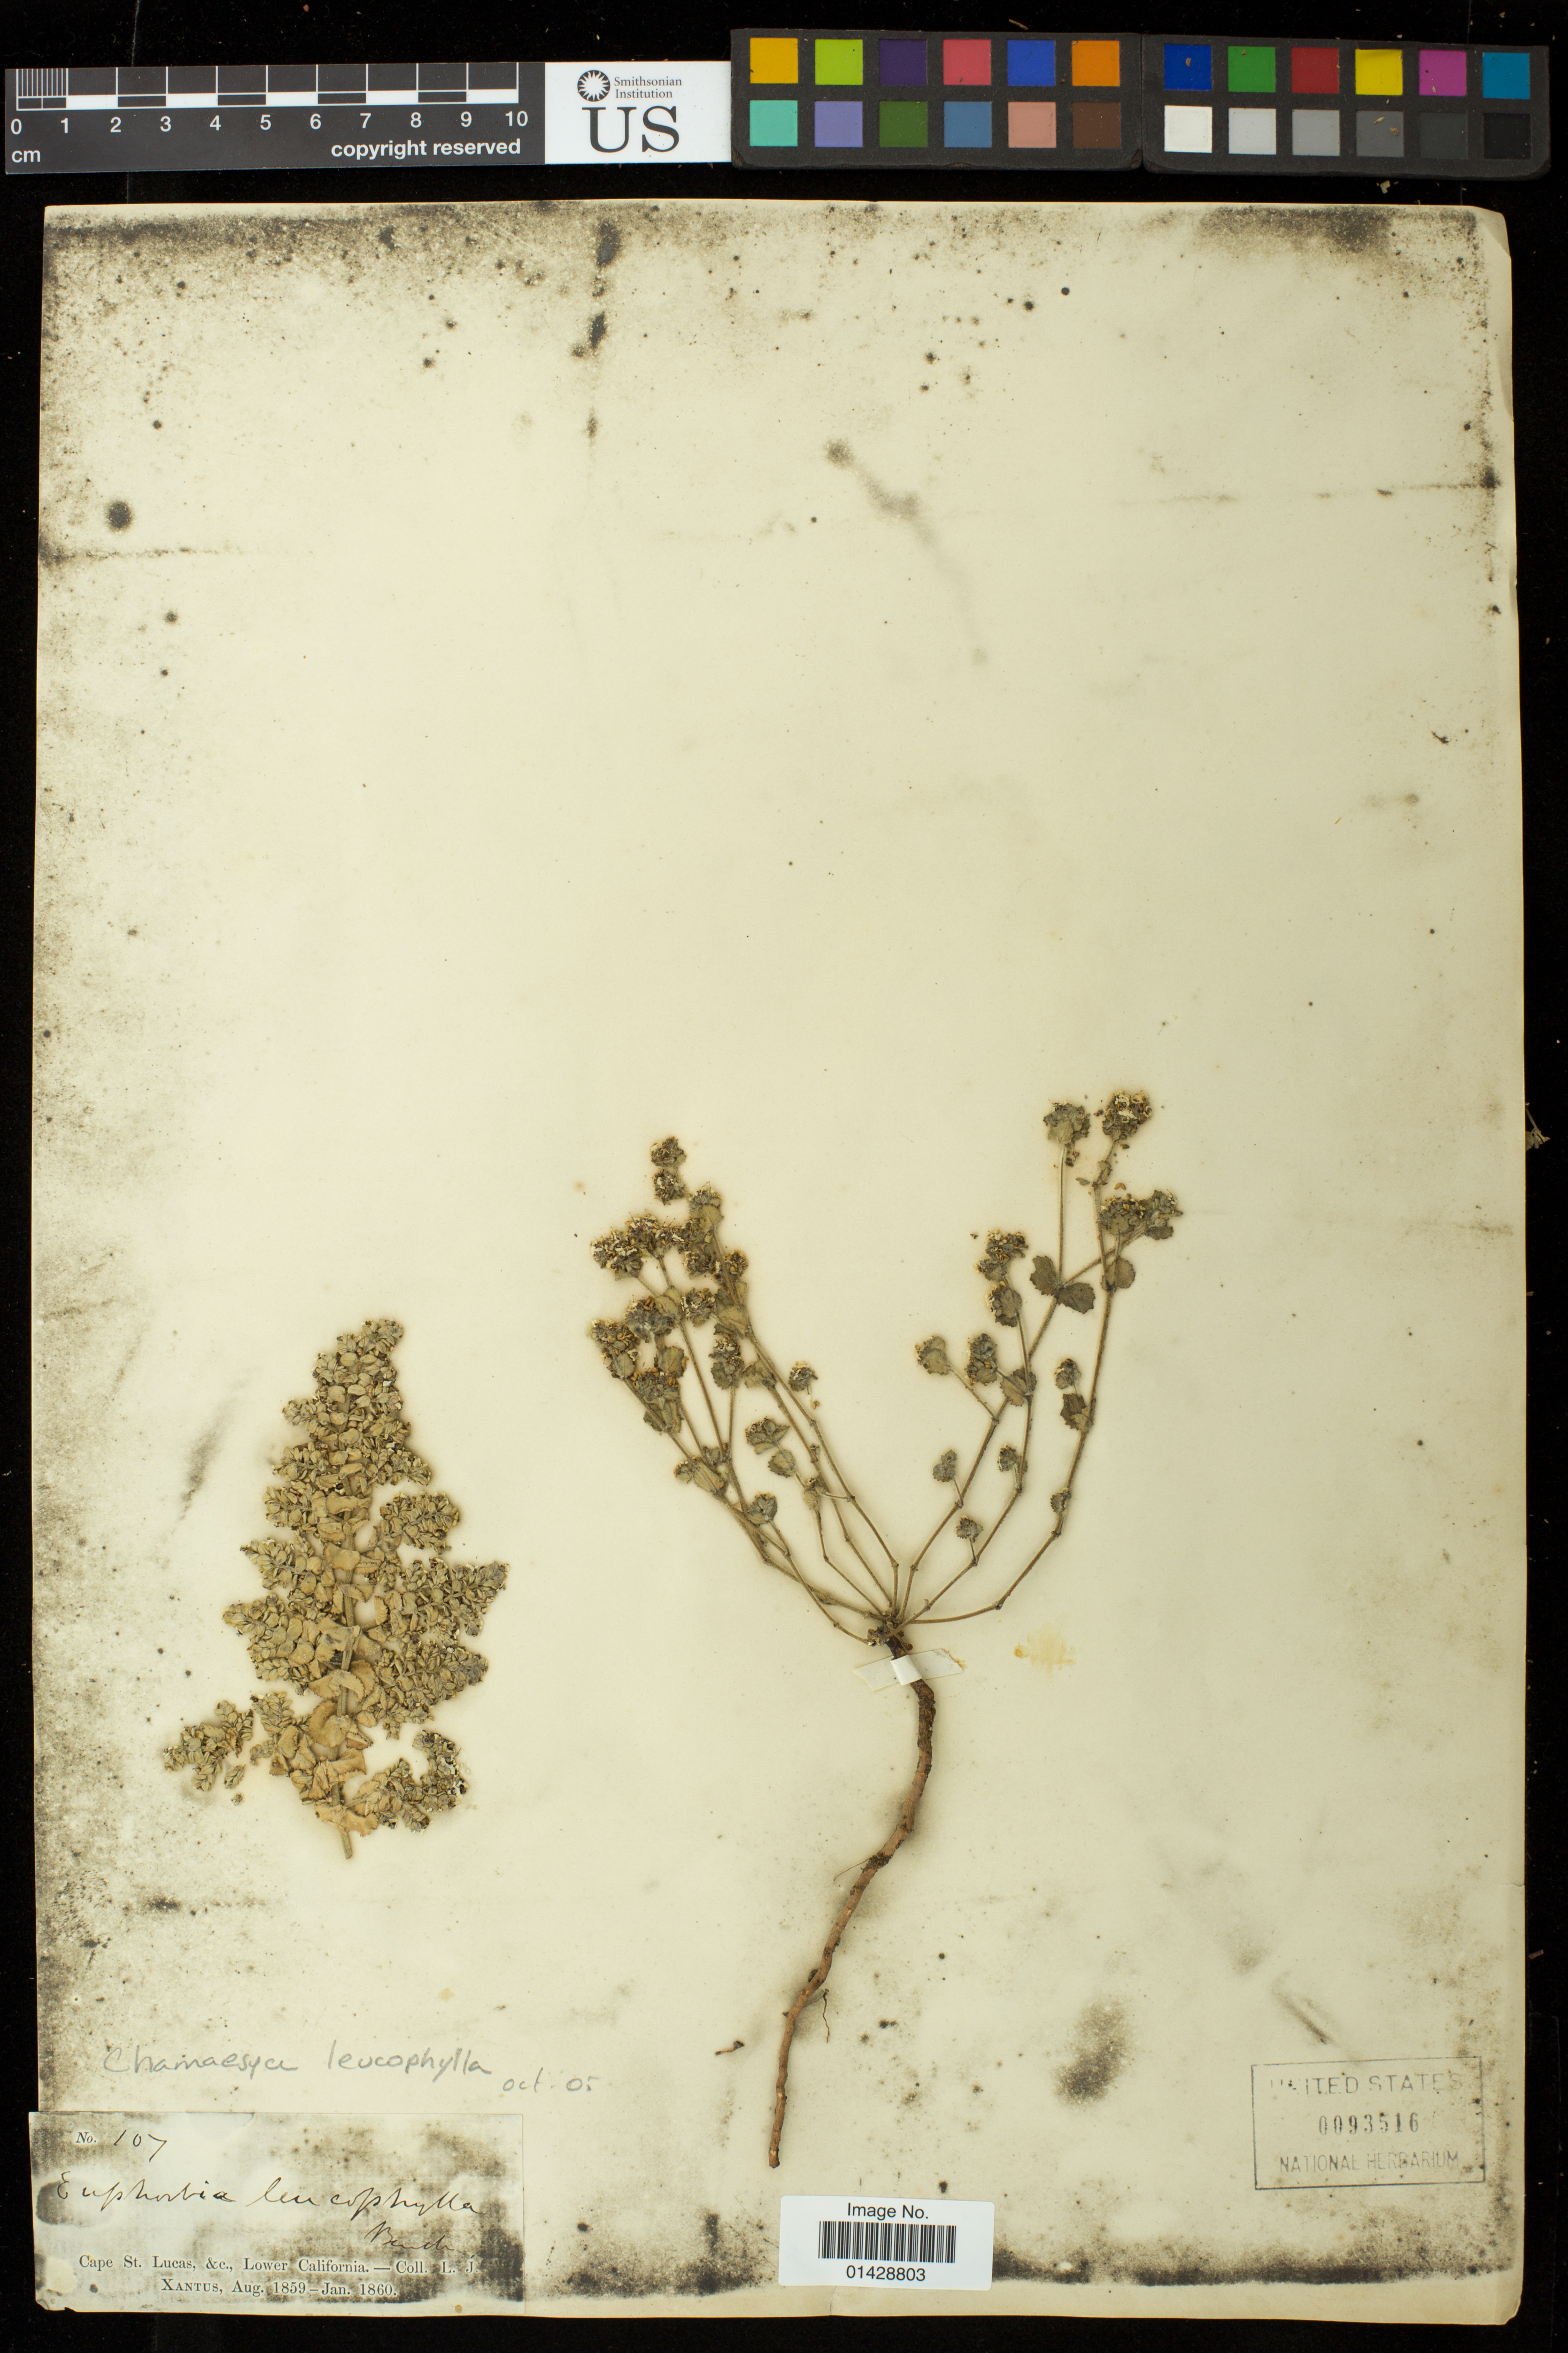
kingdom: Plantae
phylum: Tracheophyta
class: Magnoliopsida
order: Malpighiales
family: Euphorbiaceae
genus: Euphorbia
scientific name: Euphorbia leucophylla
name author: Benth.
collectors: L. J. Xantus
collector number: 107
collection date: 1859-08/1860-01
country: Mexico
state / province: Baja California Sur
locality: Cape St. Lucas, & c., Lower California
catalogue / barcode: US 93516